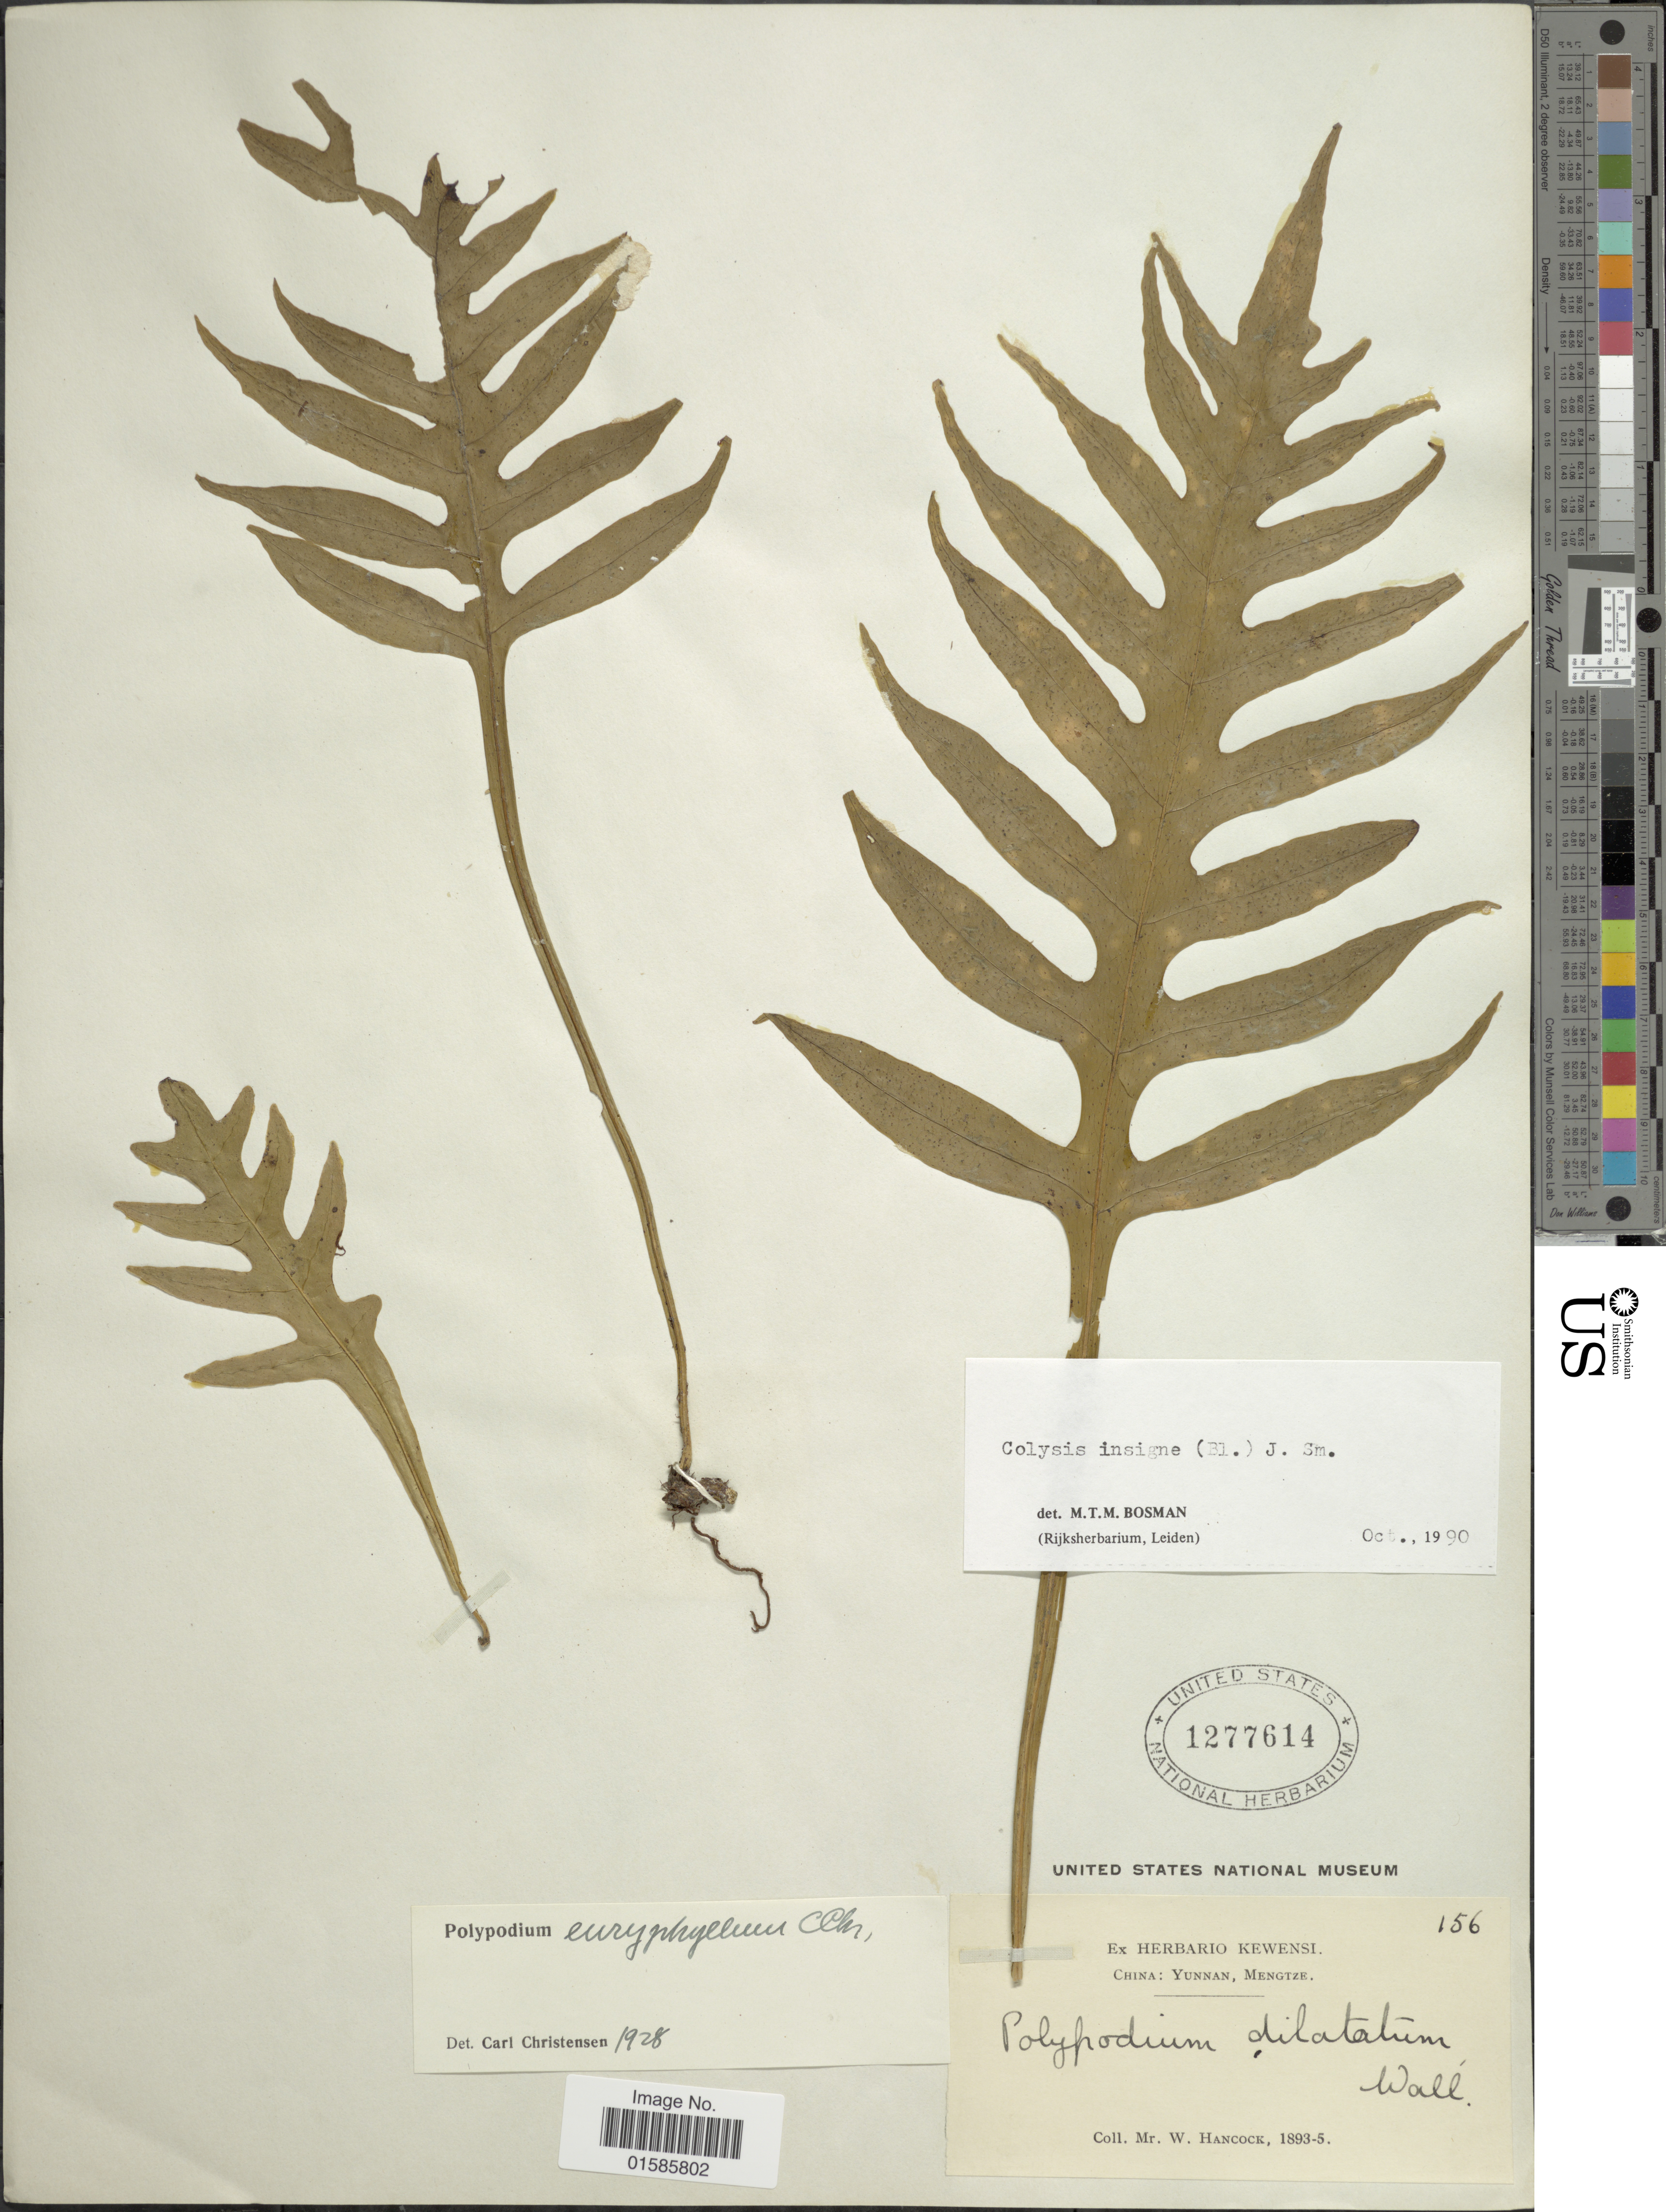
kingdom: Plantae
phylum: Tracheophyta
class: Polypodiopsida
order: Polypodiales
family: Polypodiaceae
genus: Microsorum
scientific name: Microsorum insigne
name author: (Blume) Copel.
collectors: W. Hancock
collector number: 156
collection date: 1893/1895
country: China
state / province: Yunnan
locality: Mengtze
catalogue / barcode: US 1277614